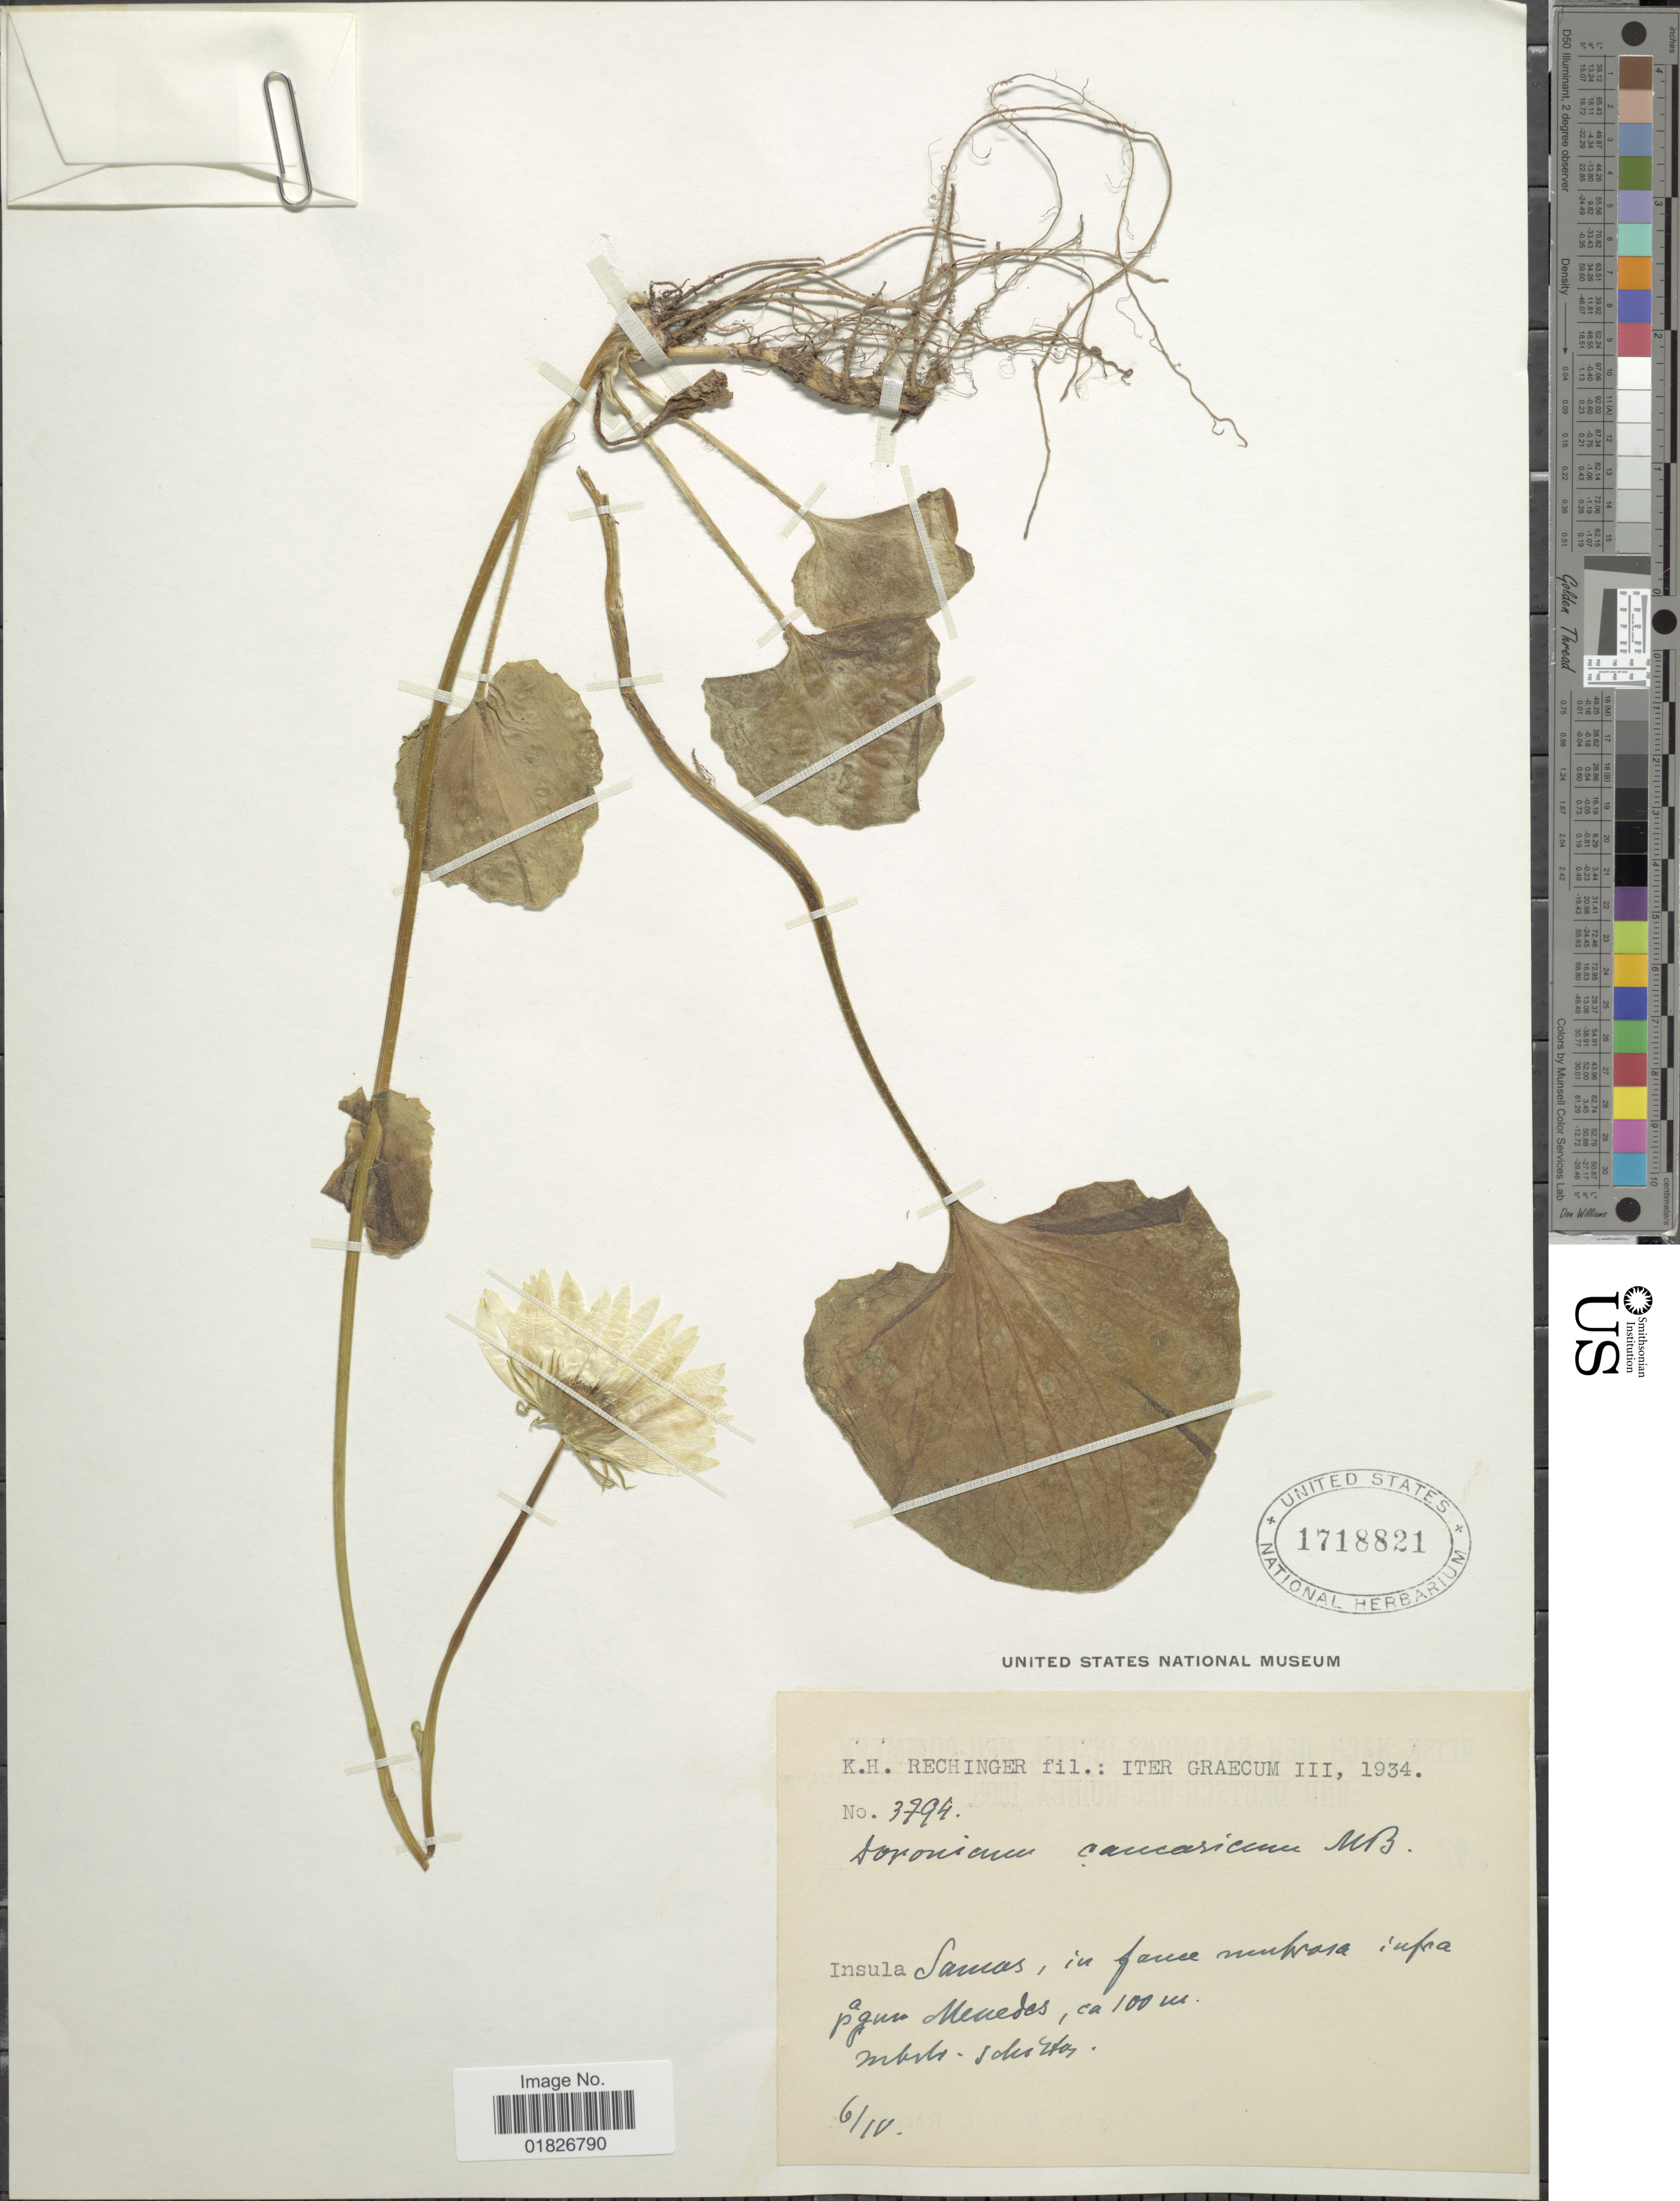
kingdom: Plantae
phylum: Tracheophyta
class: Magnoliopsida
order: Asterales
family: Asteraceae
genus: Doronicum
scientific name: Doronicum orientale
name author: Hoffm.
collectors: K. H. Rechinger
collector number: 3794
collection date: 1934-04-06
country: Greece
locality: Insula Samos, in fauce umbrosa infra pagum Menetes.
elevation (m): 100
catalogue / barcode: US 1718821